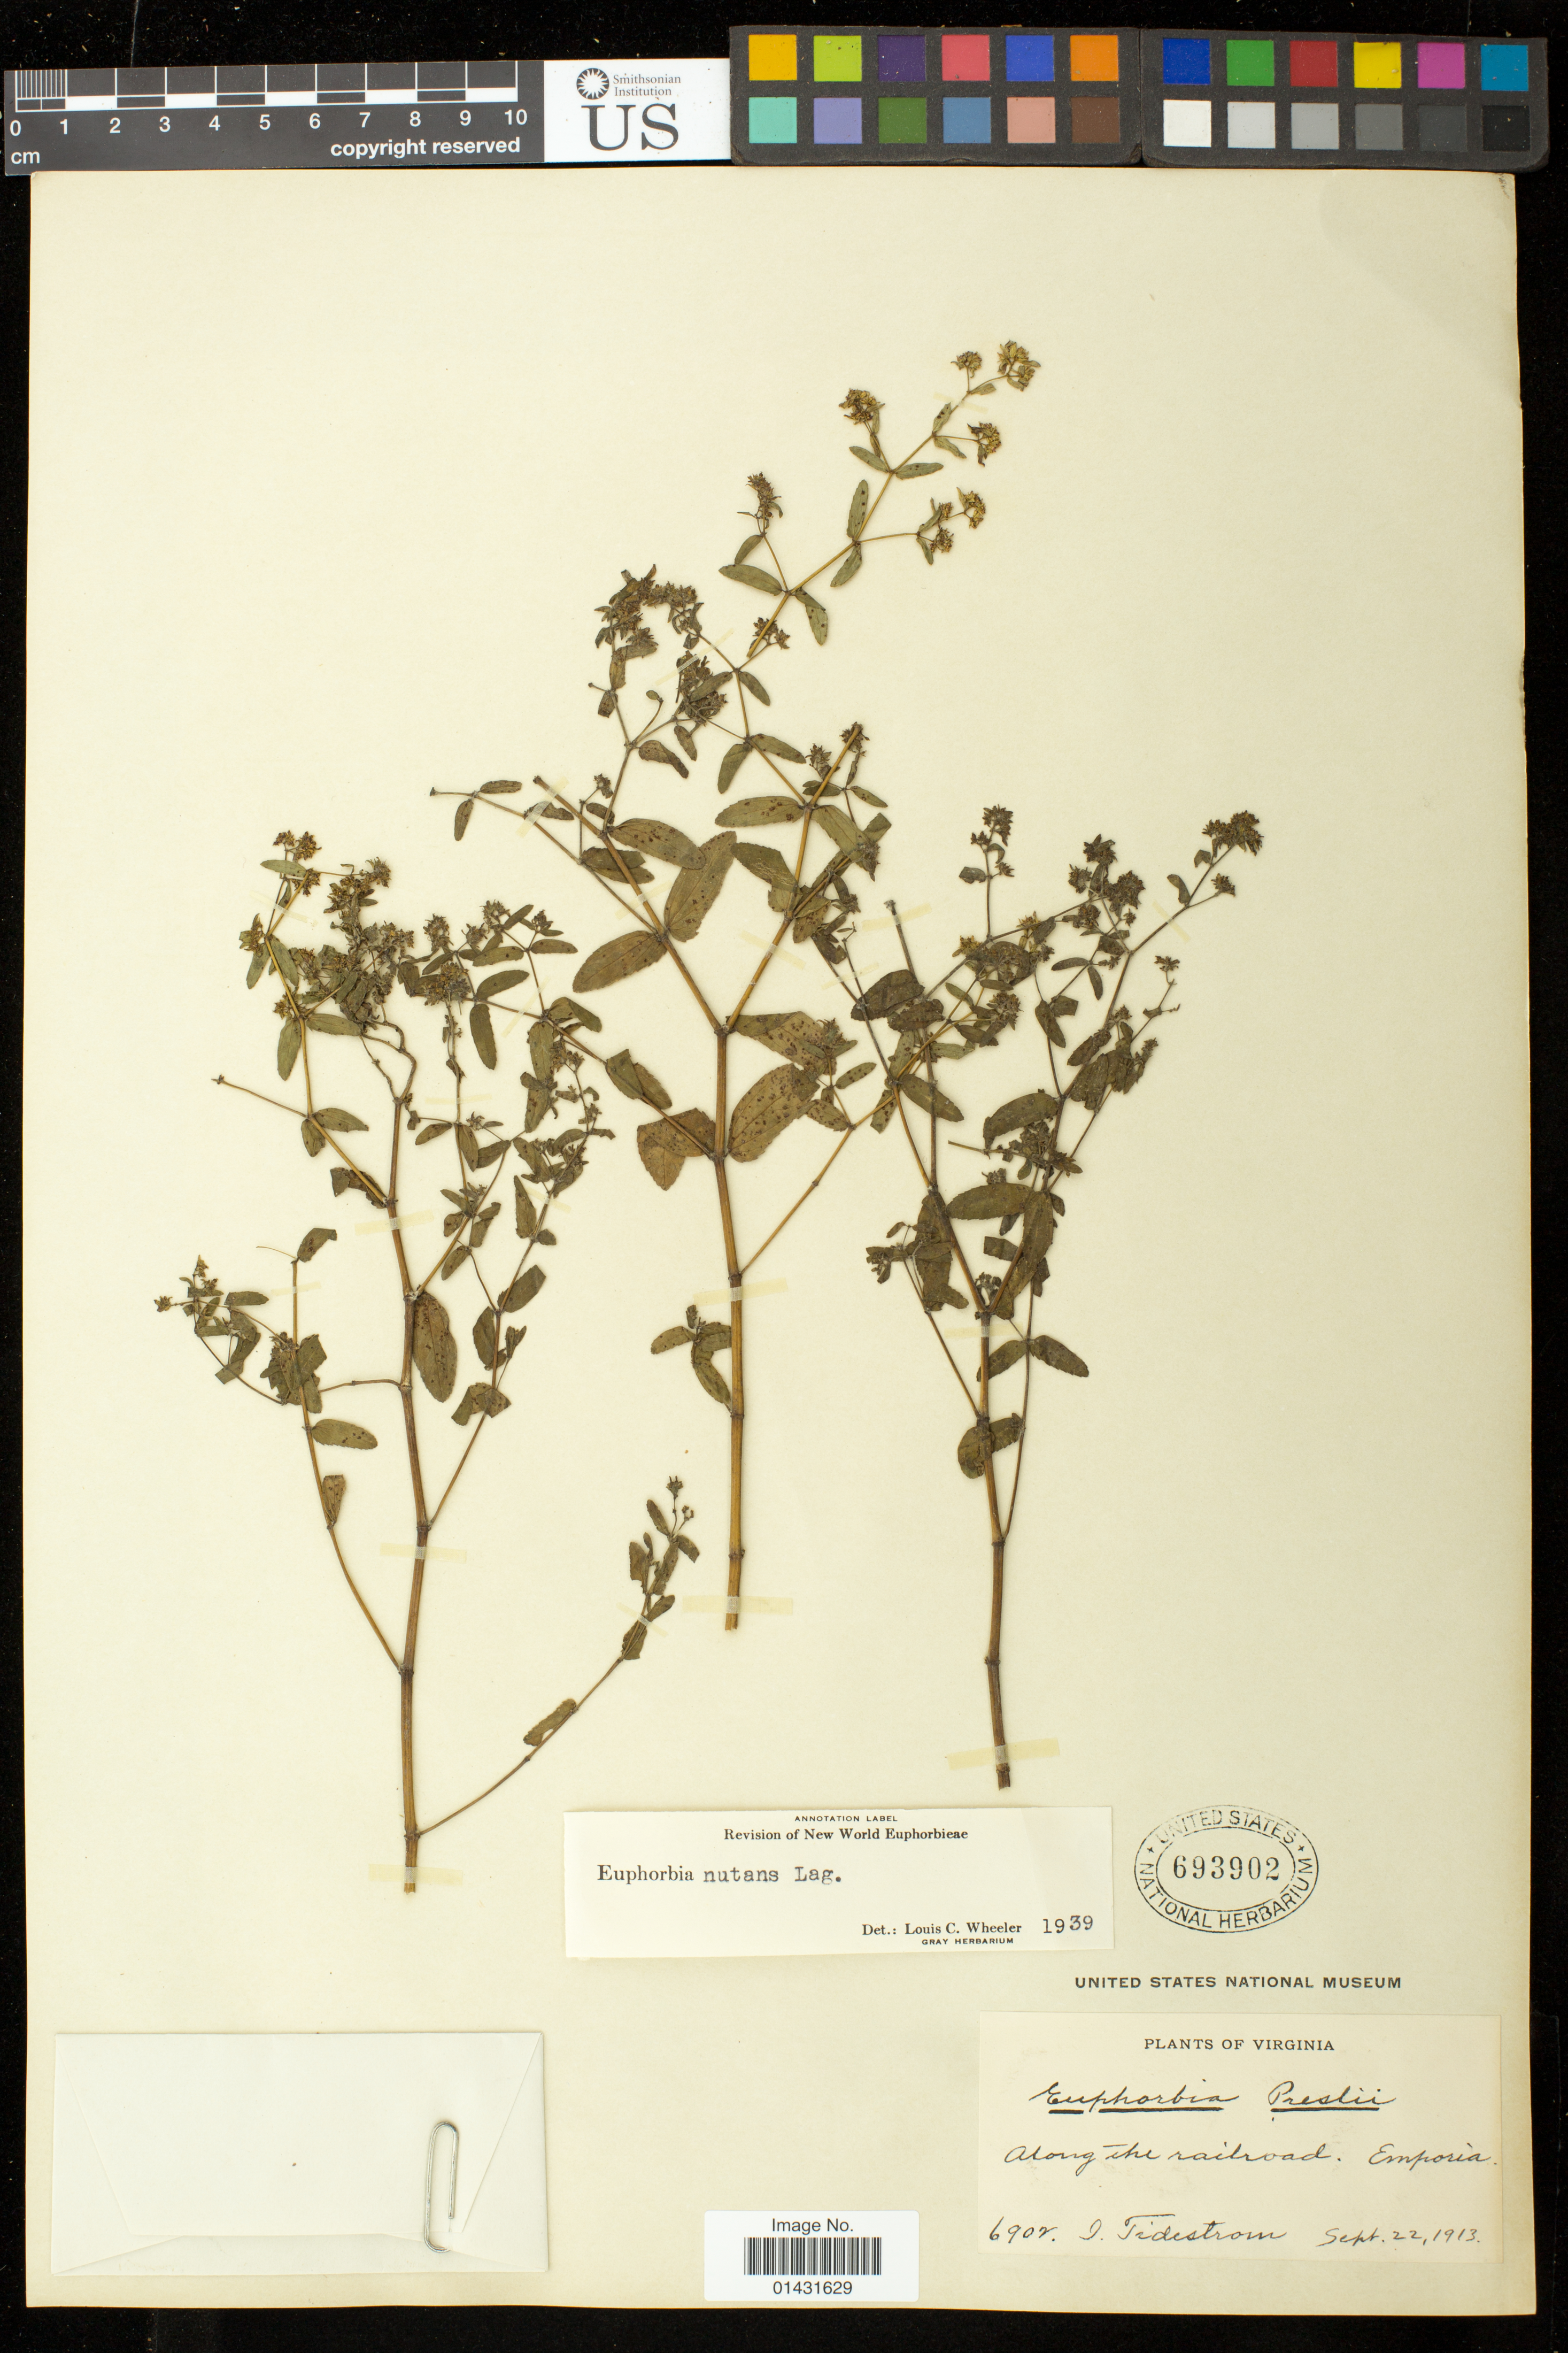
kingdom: Plantae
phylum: Tracheophyta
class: Magnoliopsida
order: Malpighiales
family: Euphorbiaceae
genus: Euphorbia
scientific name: Euphorbia hypericifolia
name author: L.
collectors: I. F. Tidestrom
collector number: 6902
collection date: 1913-09-22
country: United States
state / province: Virginia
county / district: City of Emporia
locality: Along the railroad. Emporia.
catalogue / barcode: US 693902